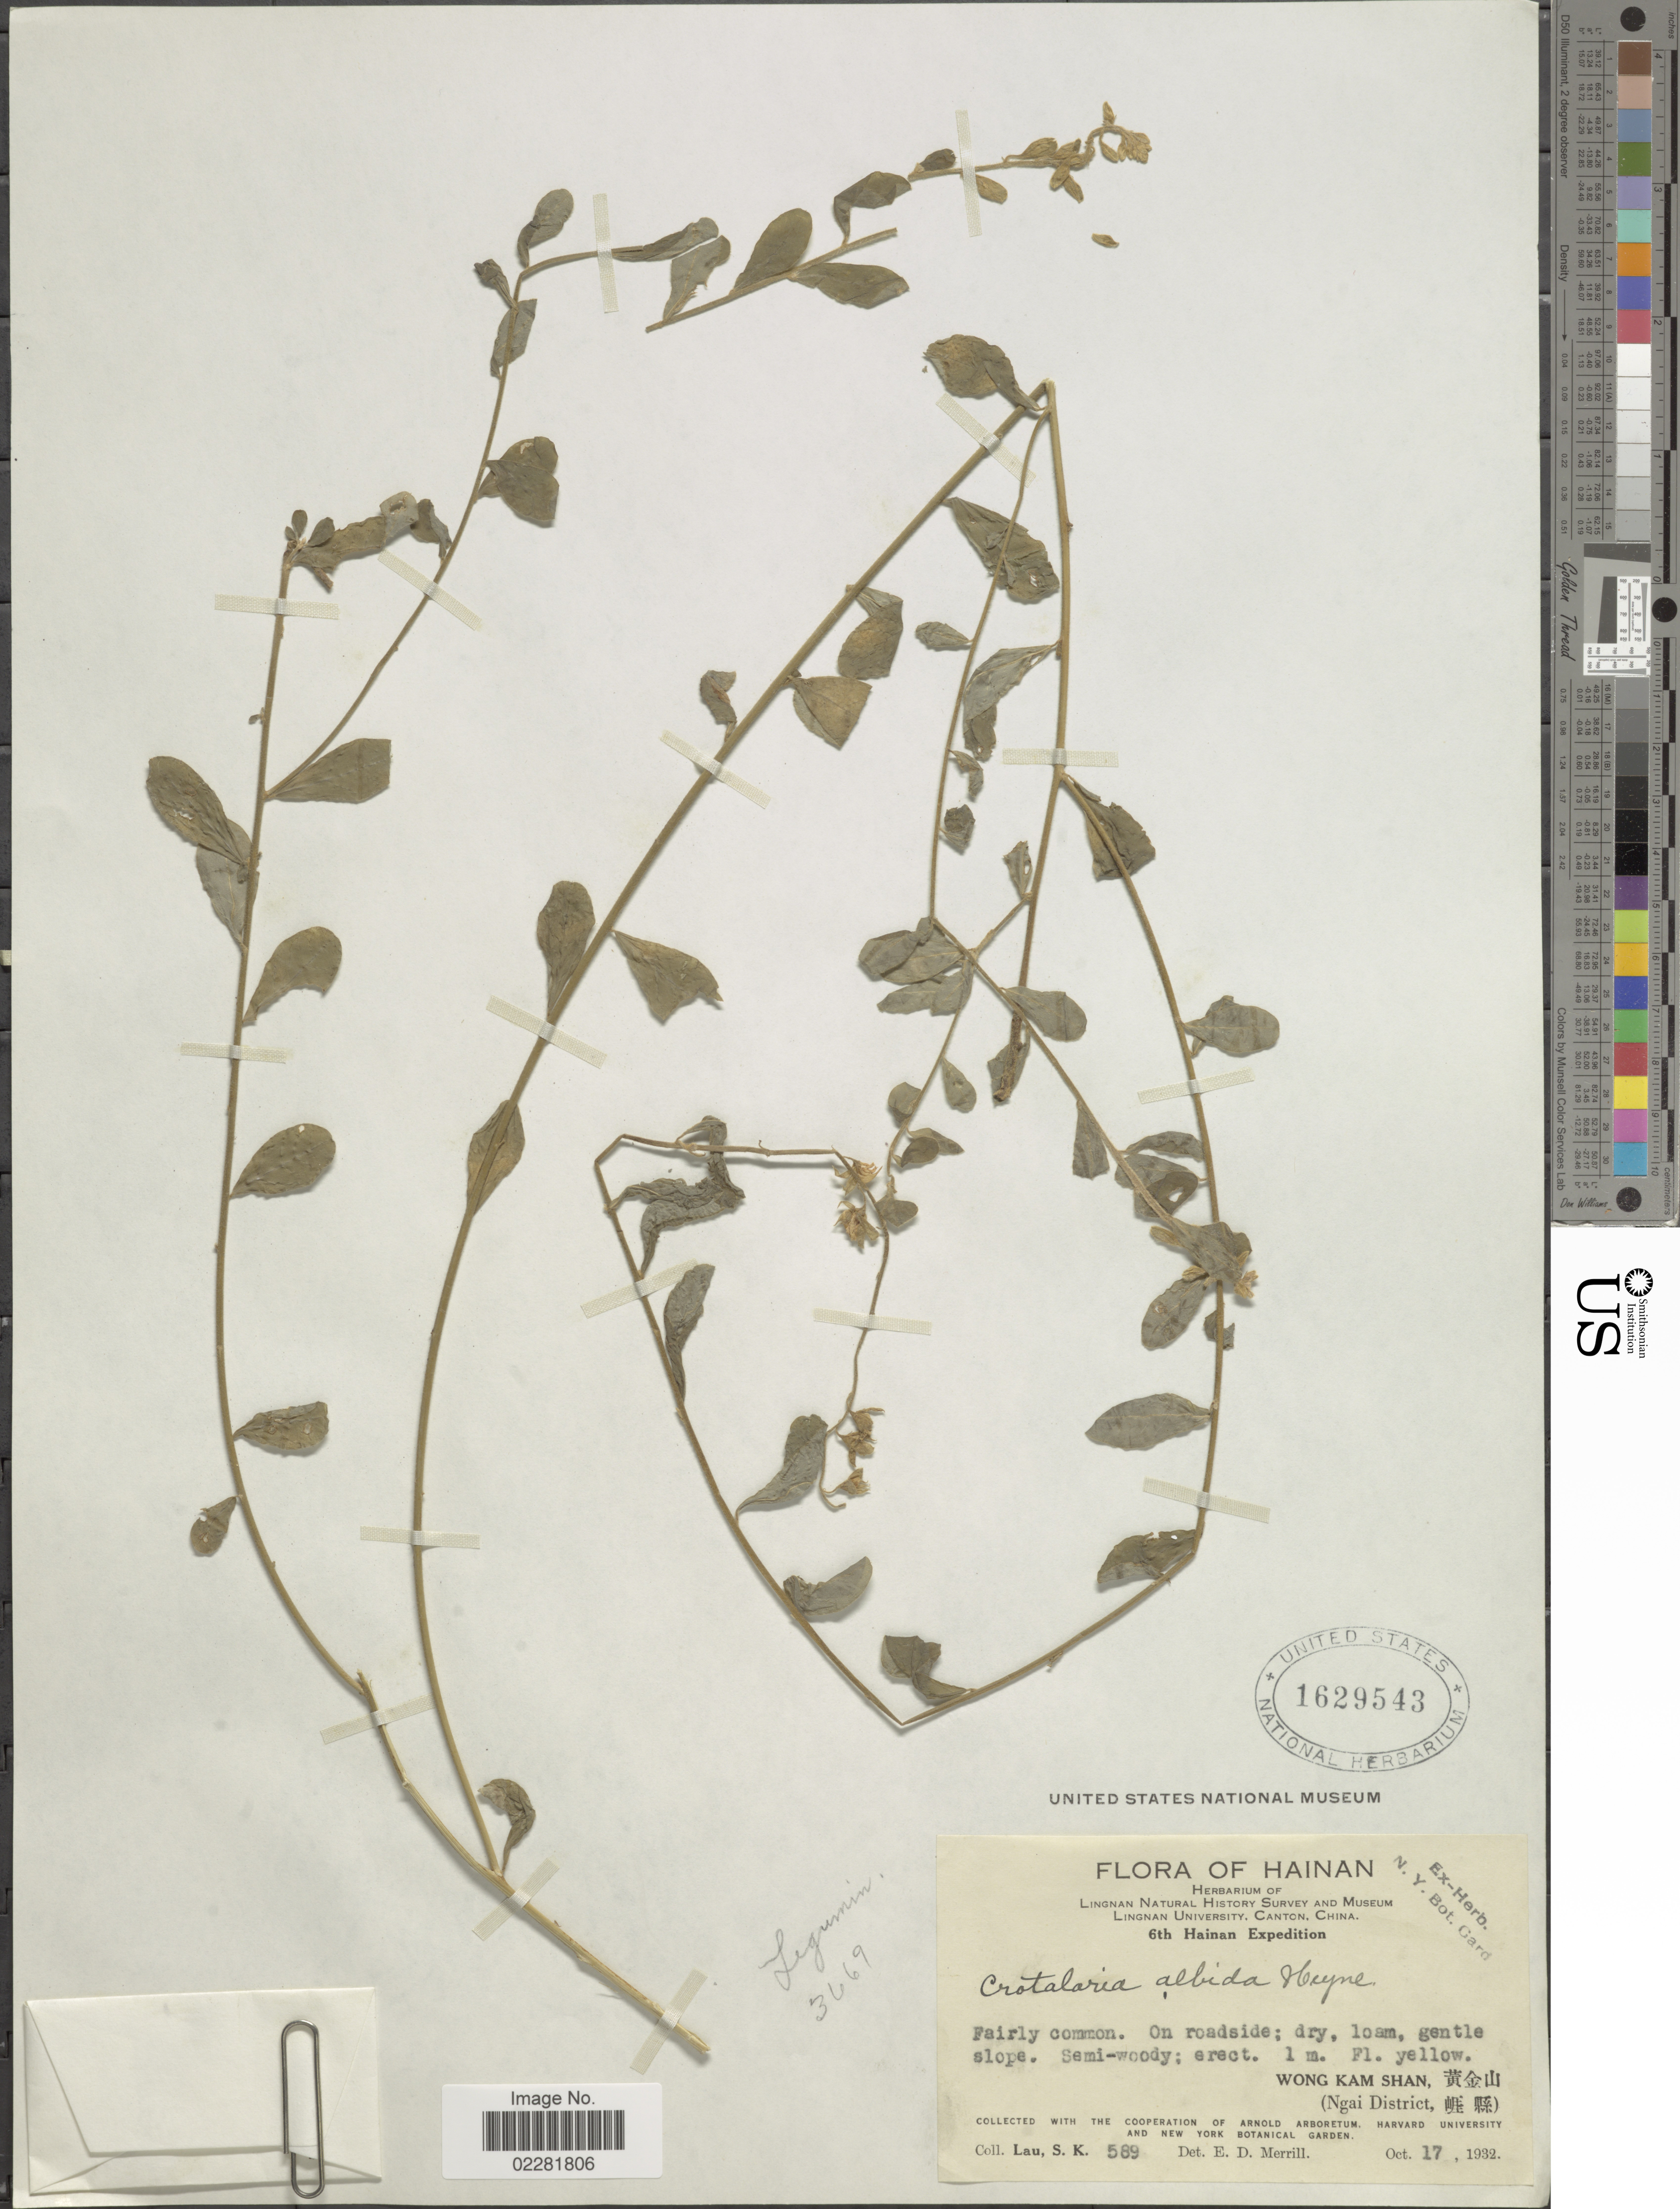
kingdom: Plantae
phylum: Tracheophyta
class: Magnoliopsida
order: Fabales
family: Fabaceae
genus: Crotalaria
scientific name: Crotalaria albida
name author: B. Heyne ex Roth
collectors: S. K. Lau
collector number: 589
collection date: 1932-10-17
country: China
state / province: Hainan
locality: Wong Kam Shan (Ngai District)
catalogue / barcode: US 1629543